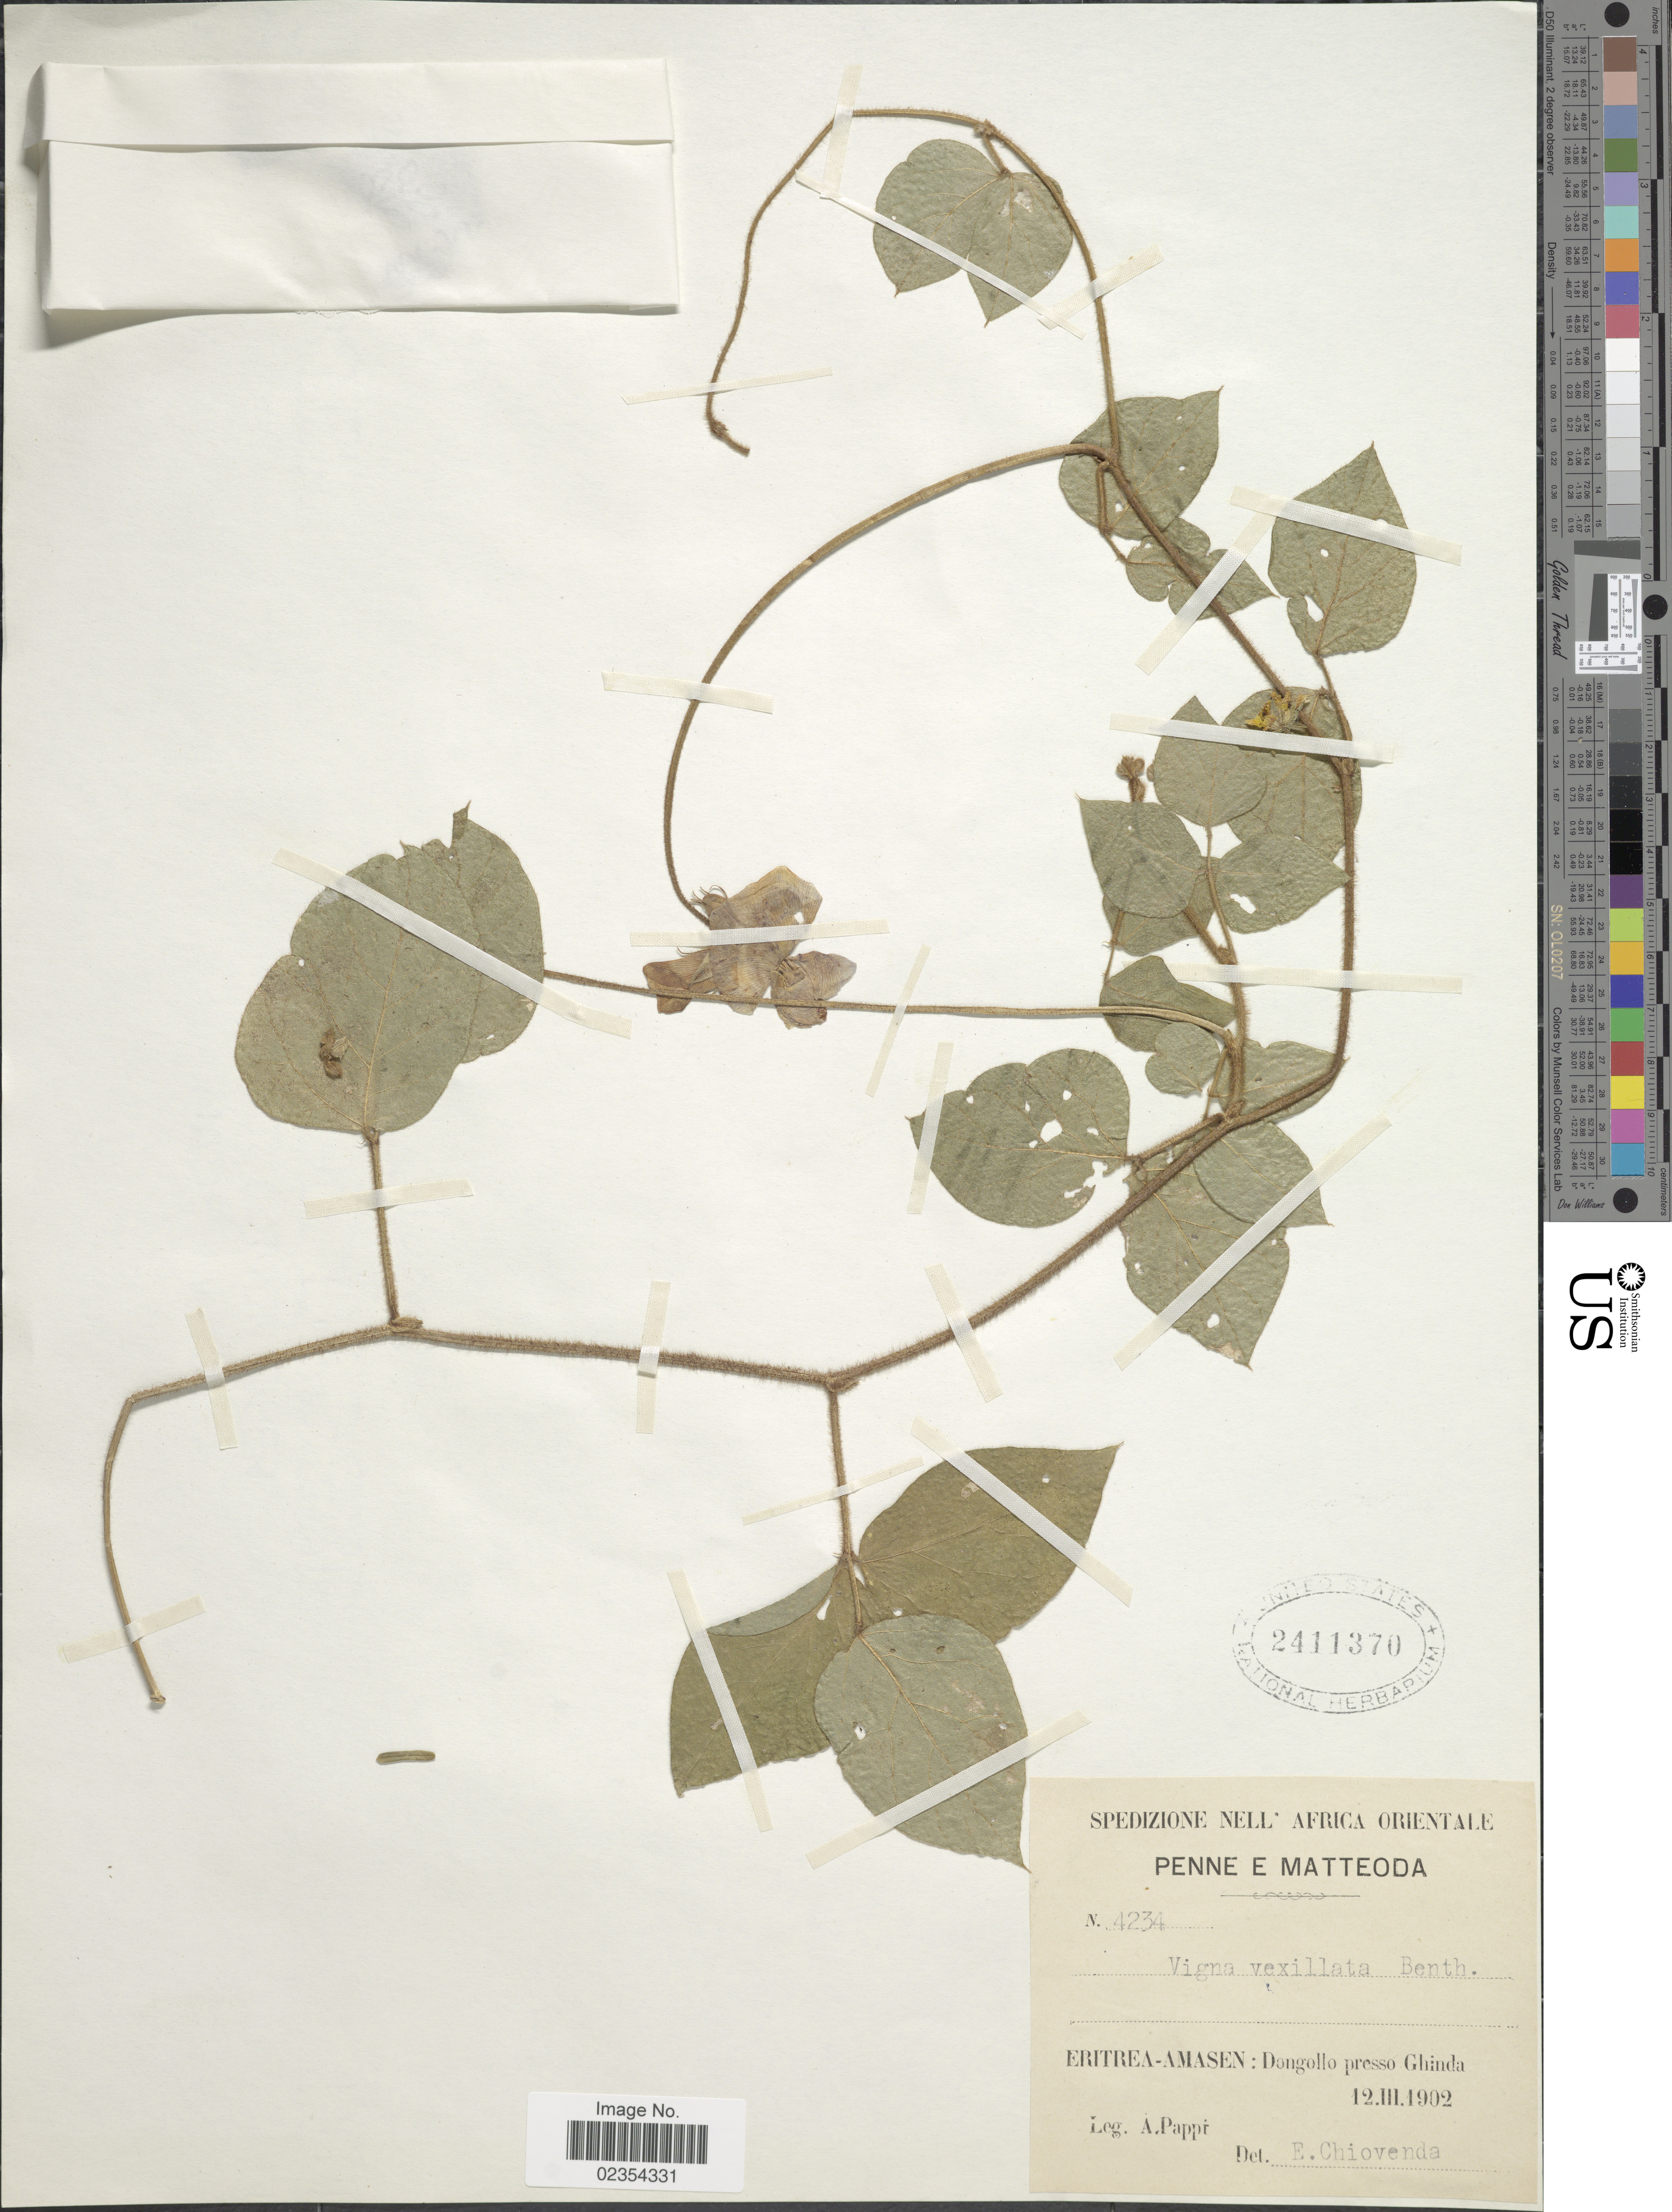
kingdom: Plantae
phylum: Tracheophyta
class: Magnoliopsida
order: Fabales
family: Fabaceae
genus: Vigna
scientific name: Vigna vexillata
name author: (L.) A. Rich.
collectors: A. Pappi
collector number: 4234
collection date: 1902-03-12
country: Eritrea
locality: Africa orientale, Eritrea-Amasen: Dongollo presso Ghinda.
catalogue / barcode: US 2411370